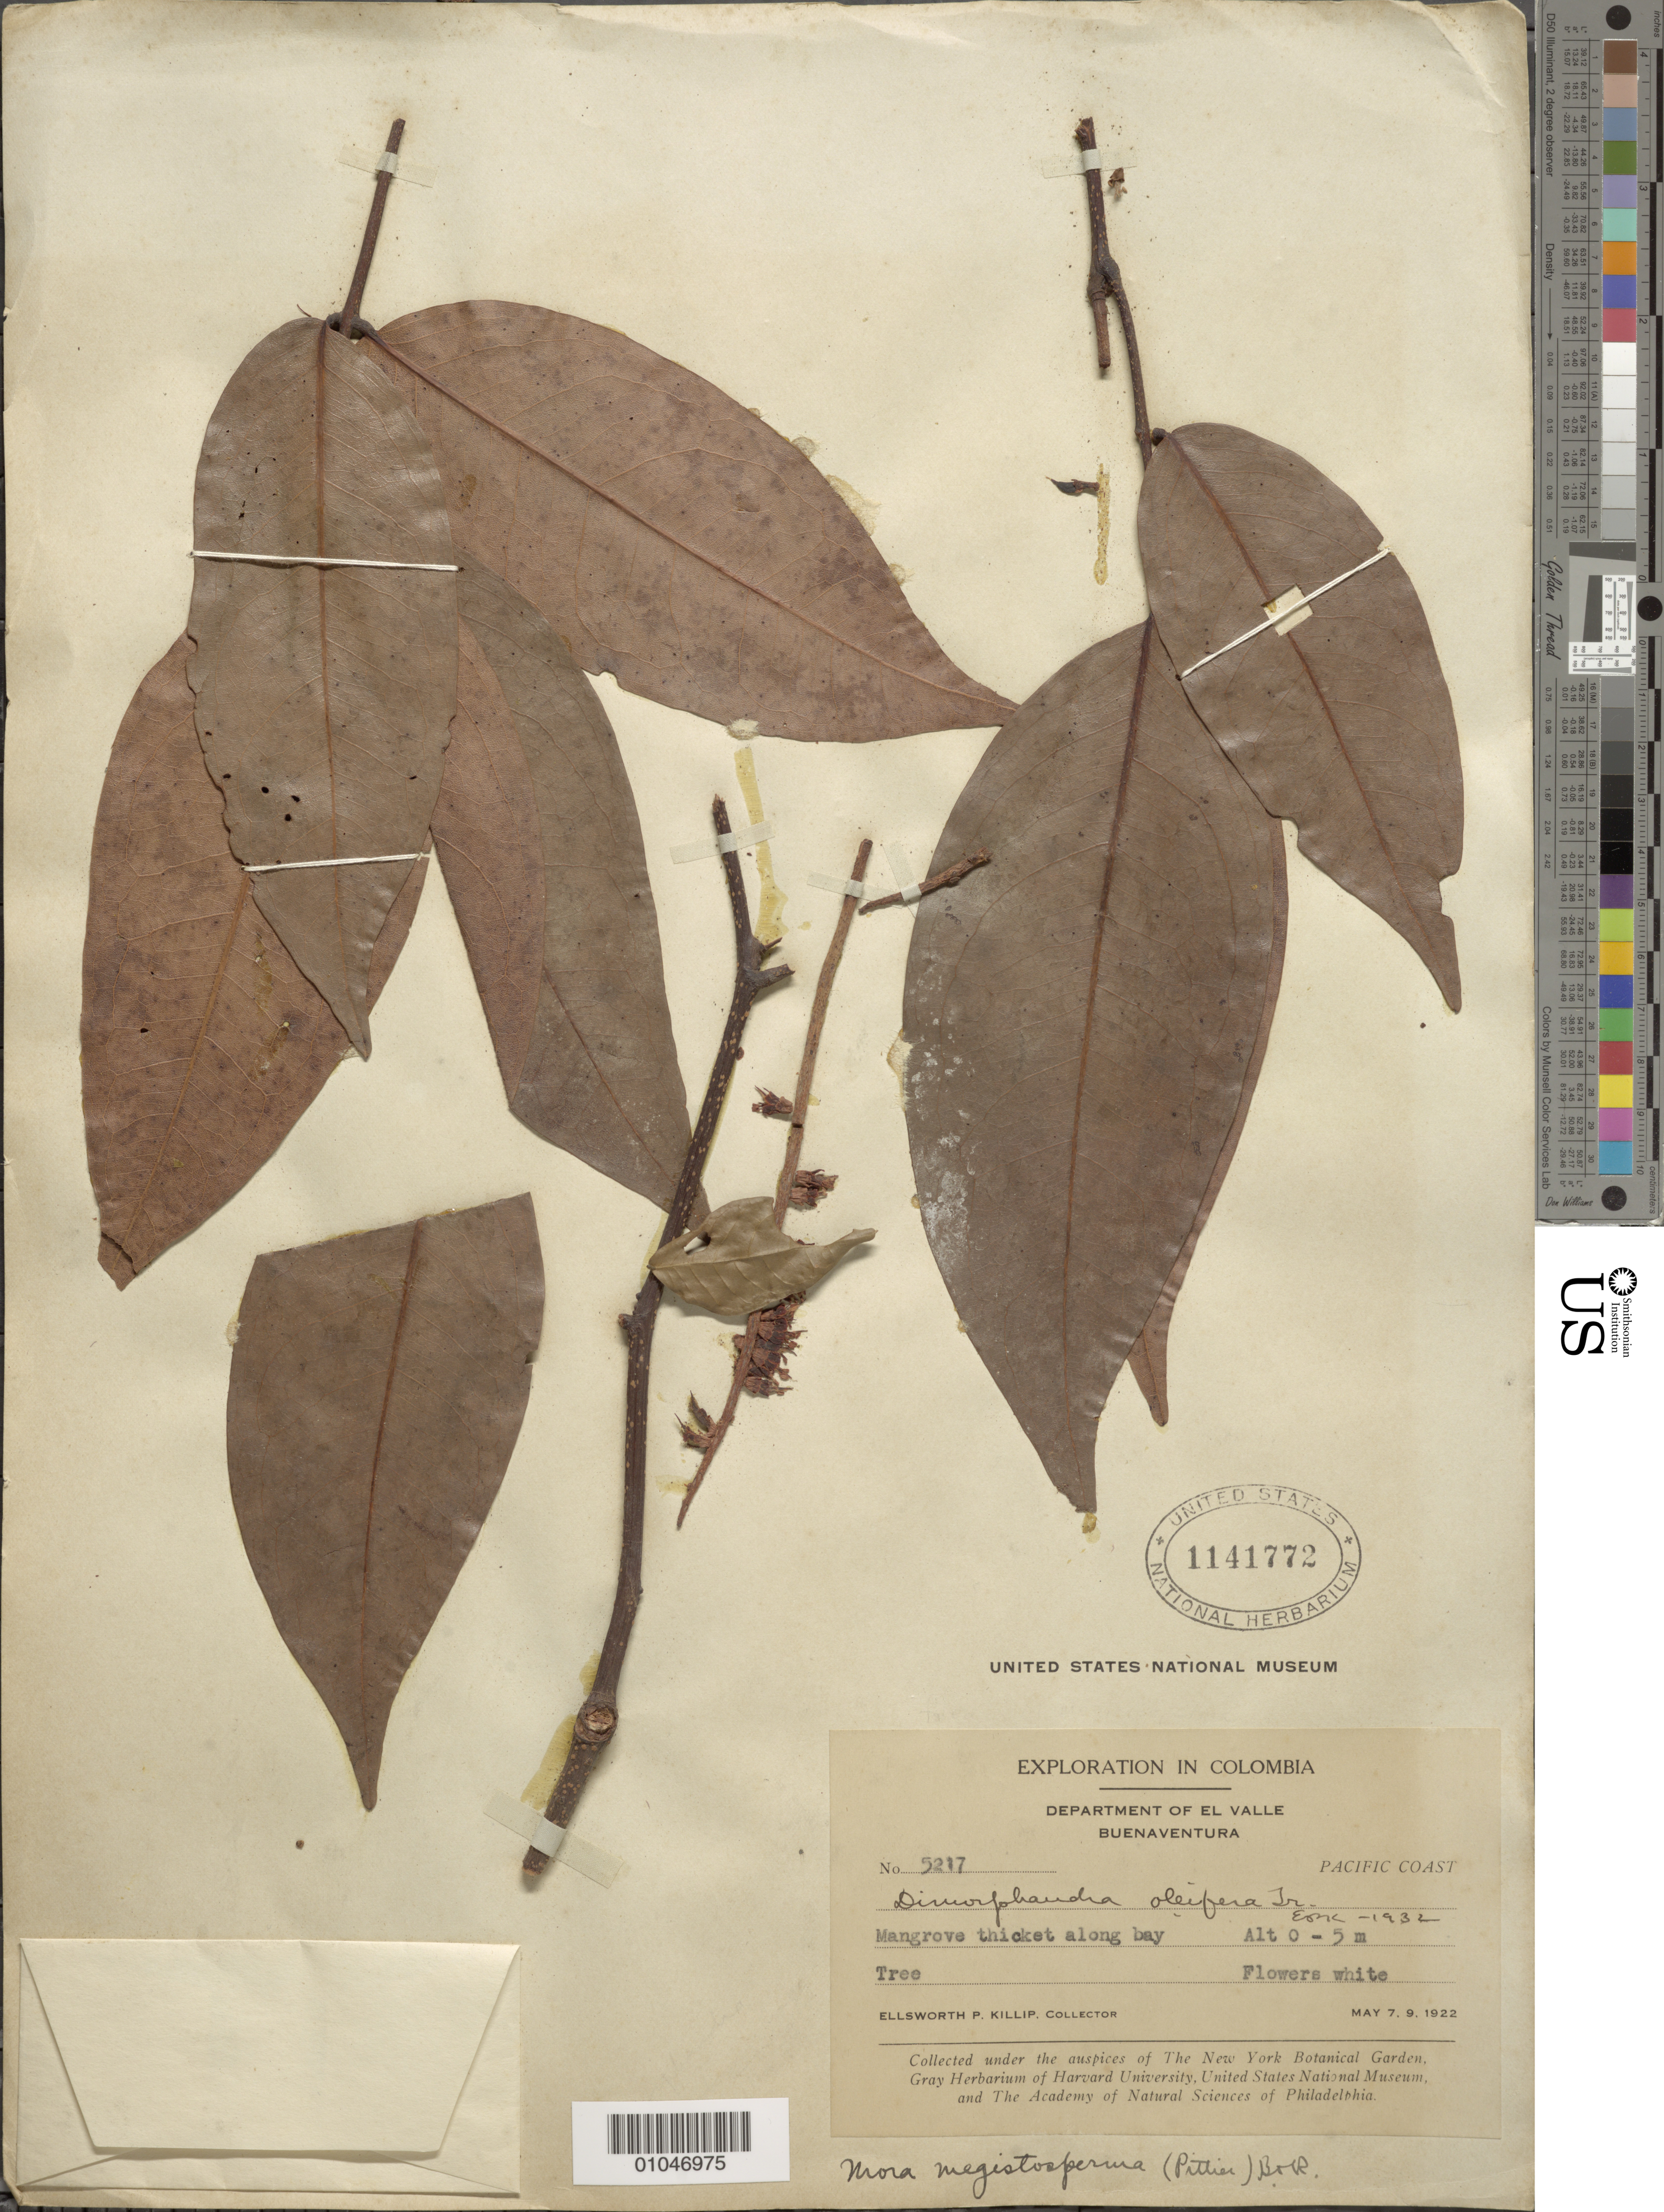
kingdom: Plantae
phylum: Tracheophyta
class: Magnoliopsida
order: Fabales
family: Fabaceae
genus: Mora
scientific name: Mora oleifera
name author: (Triana ex Hemsl.) Ducke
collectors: E. P. Killip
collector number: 5217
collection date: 1922-05-07/1922-05-09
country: Colombia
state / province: Valle del Cauca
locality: Buenaventura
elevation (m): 0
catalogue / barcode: US 1141772